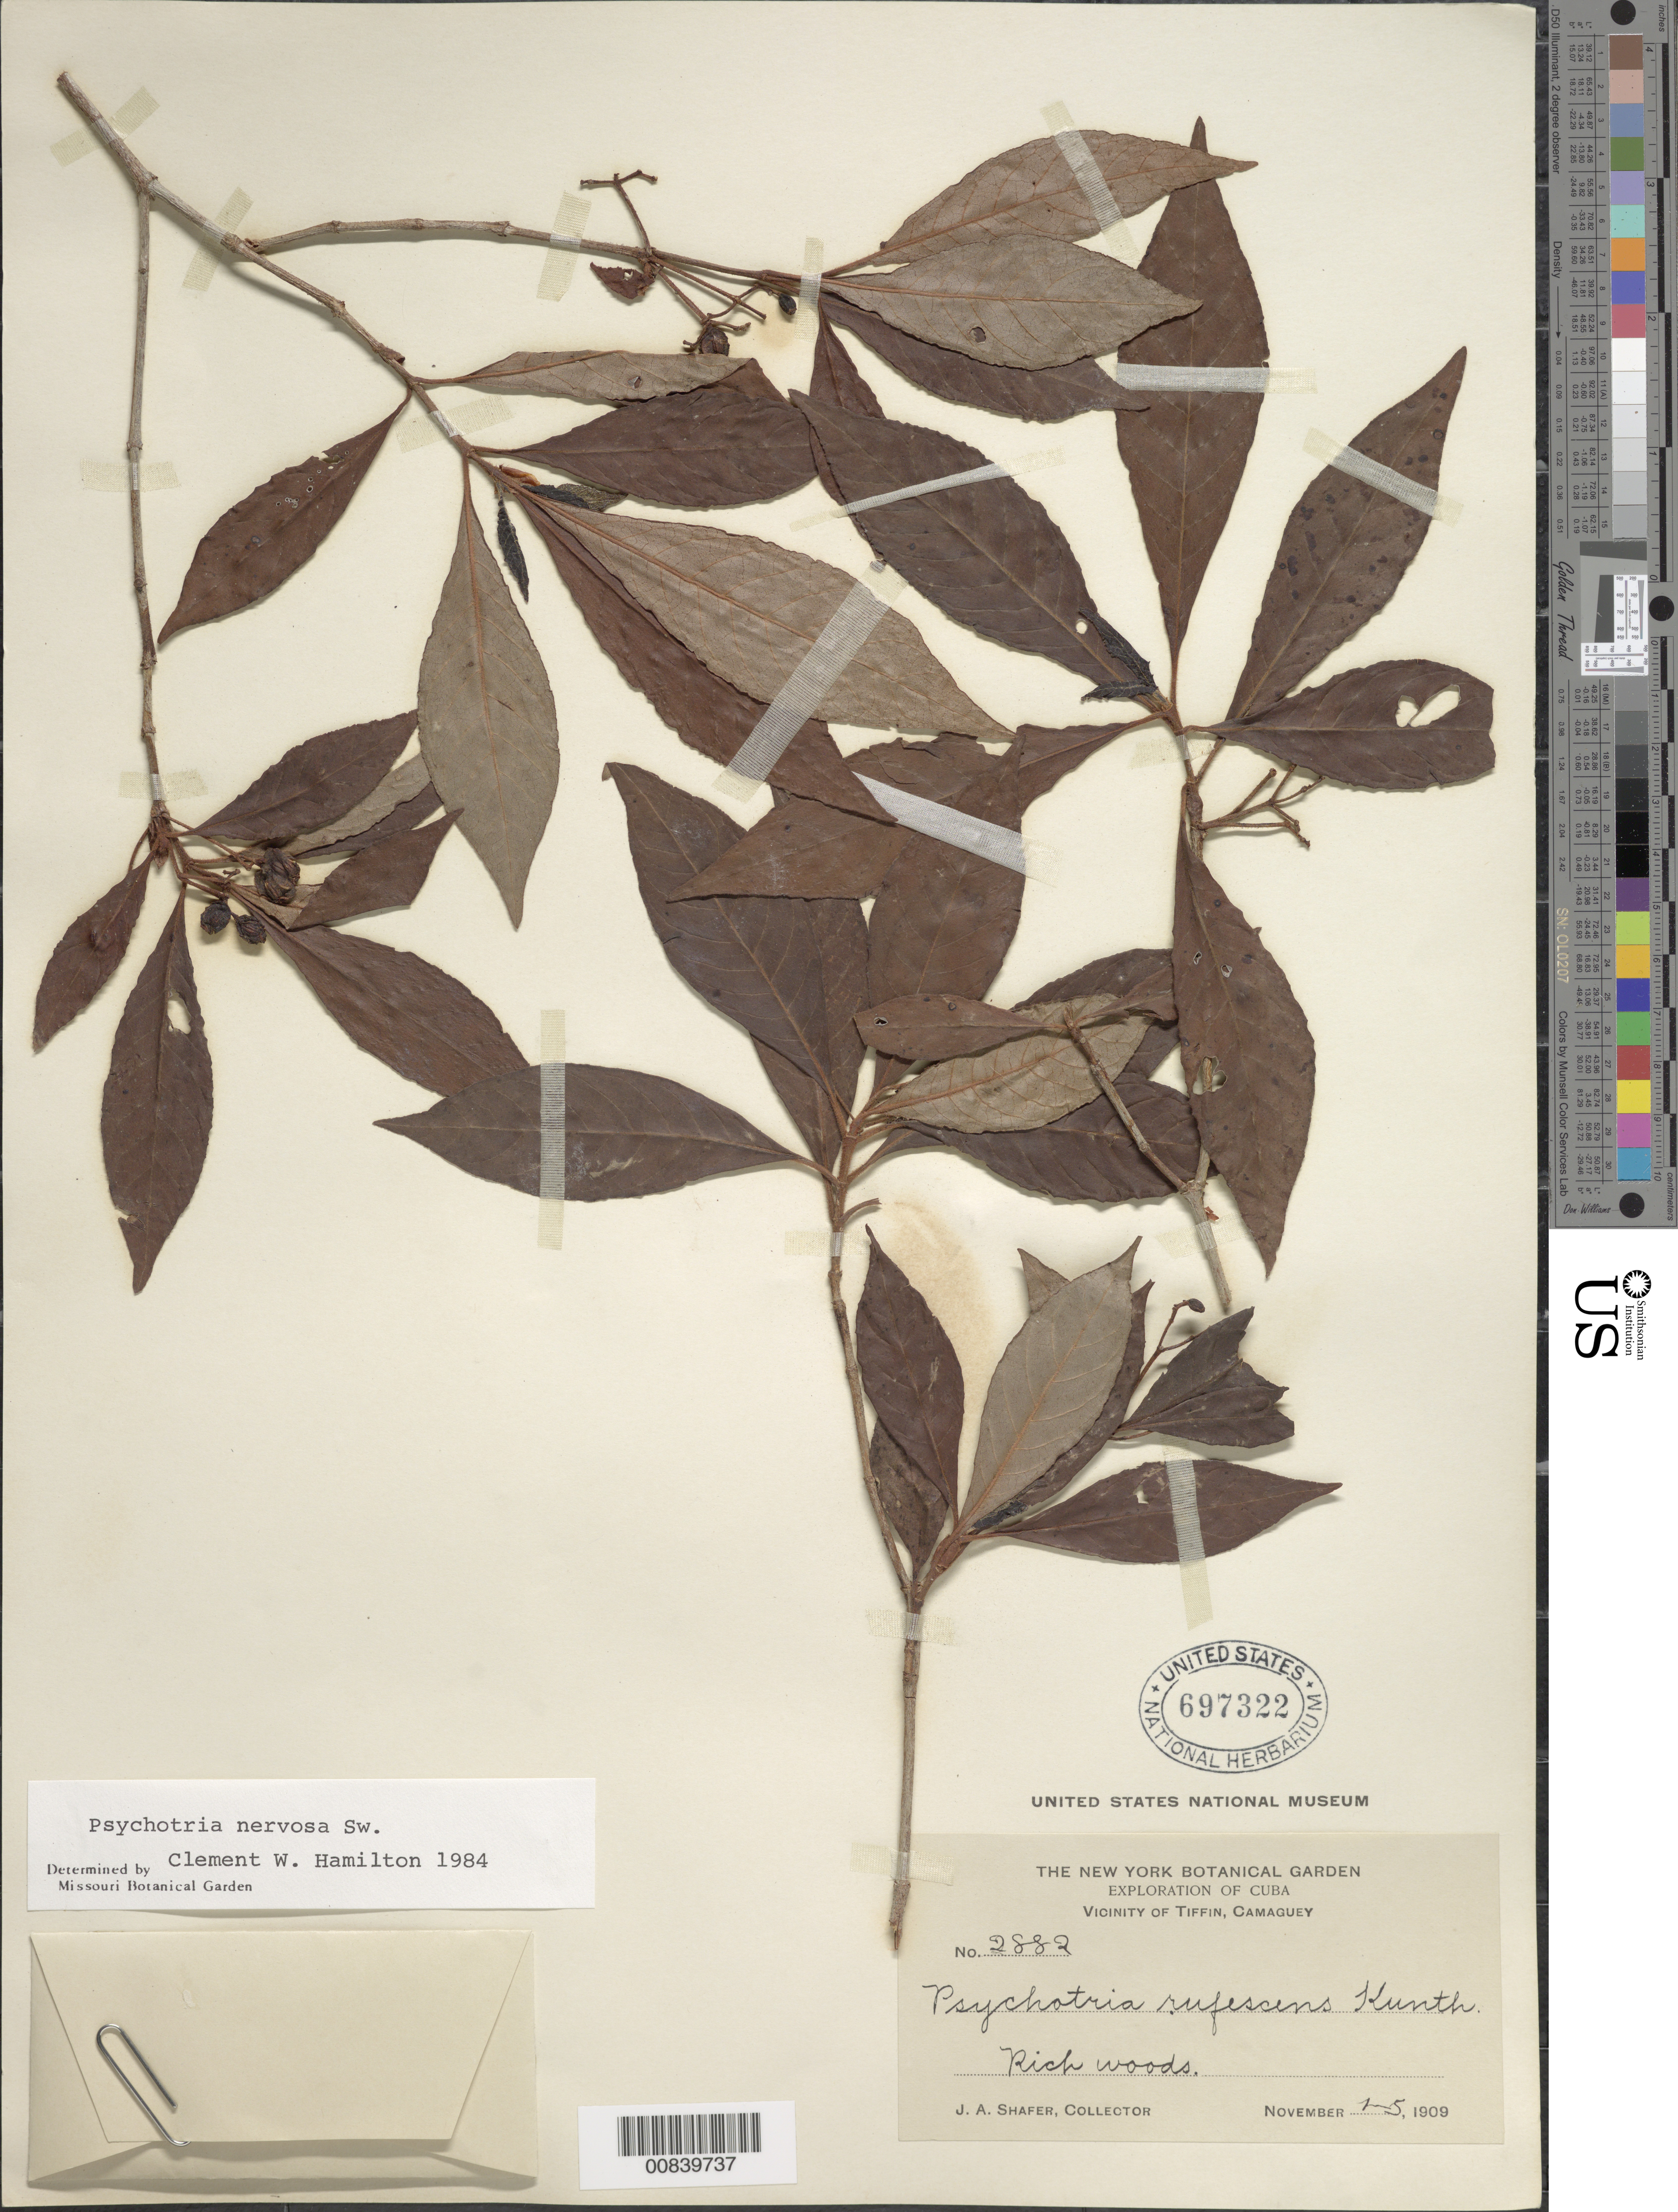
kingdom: Plantae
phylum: Tracheophyta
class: Magnoliopsida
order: Gentianales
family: Rubiaceae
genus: Psychotria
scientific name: Psychotria nervosa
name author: Sw.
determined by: Hamilton, C. W.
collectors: J. A. Shafer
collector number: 2882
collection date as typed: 01 Nov 1909 to 05 Nov 1909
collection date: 1909-11-01/1909-11-05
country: Cuba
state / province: Camaguey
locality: Vicinity of Tiffin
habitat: Rich woods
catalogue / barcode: US 697322